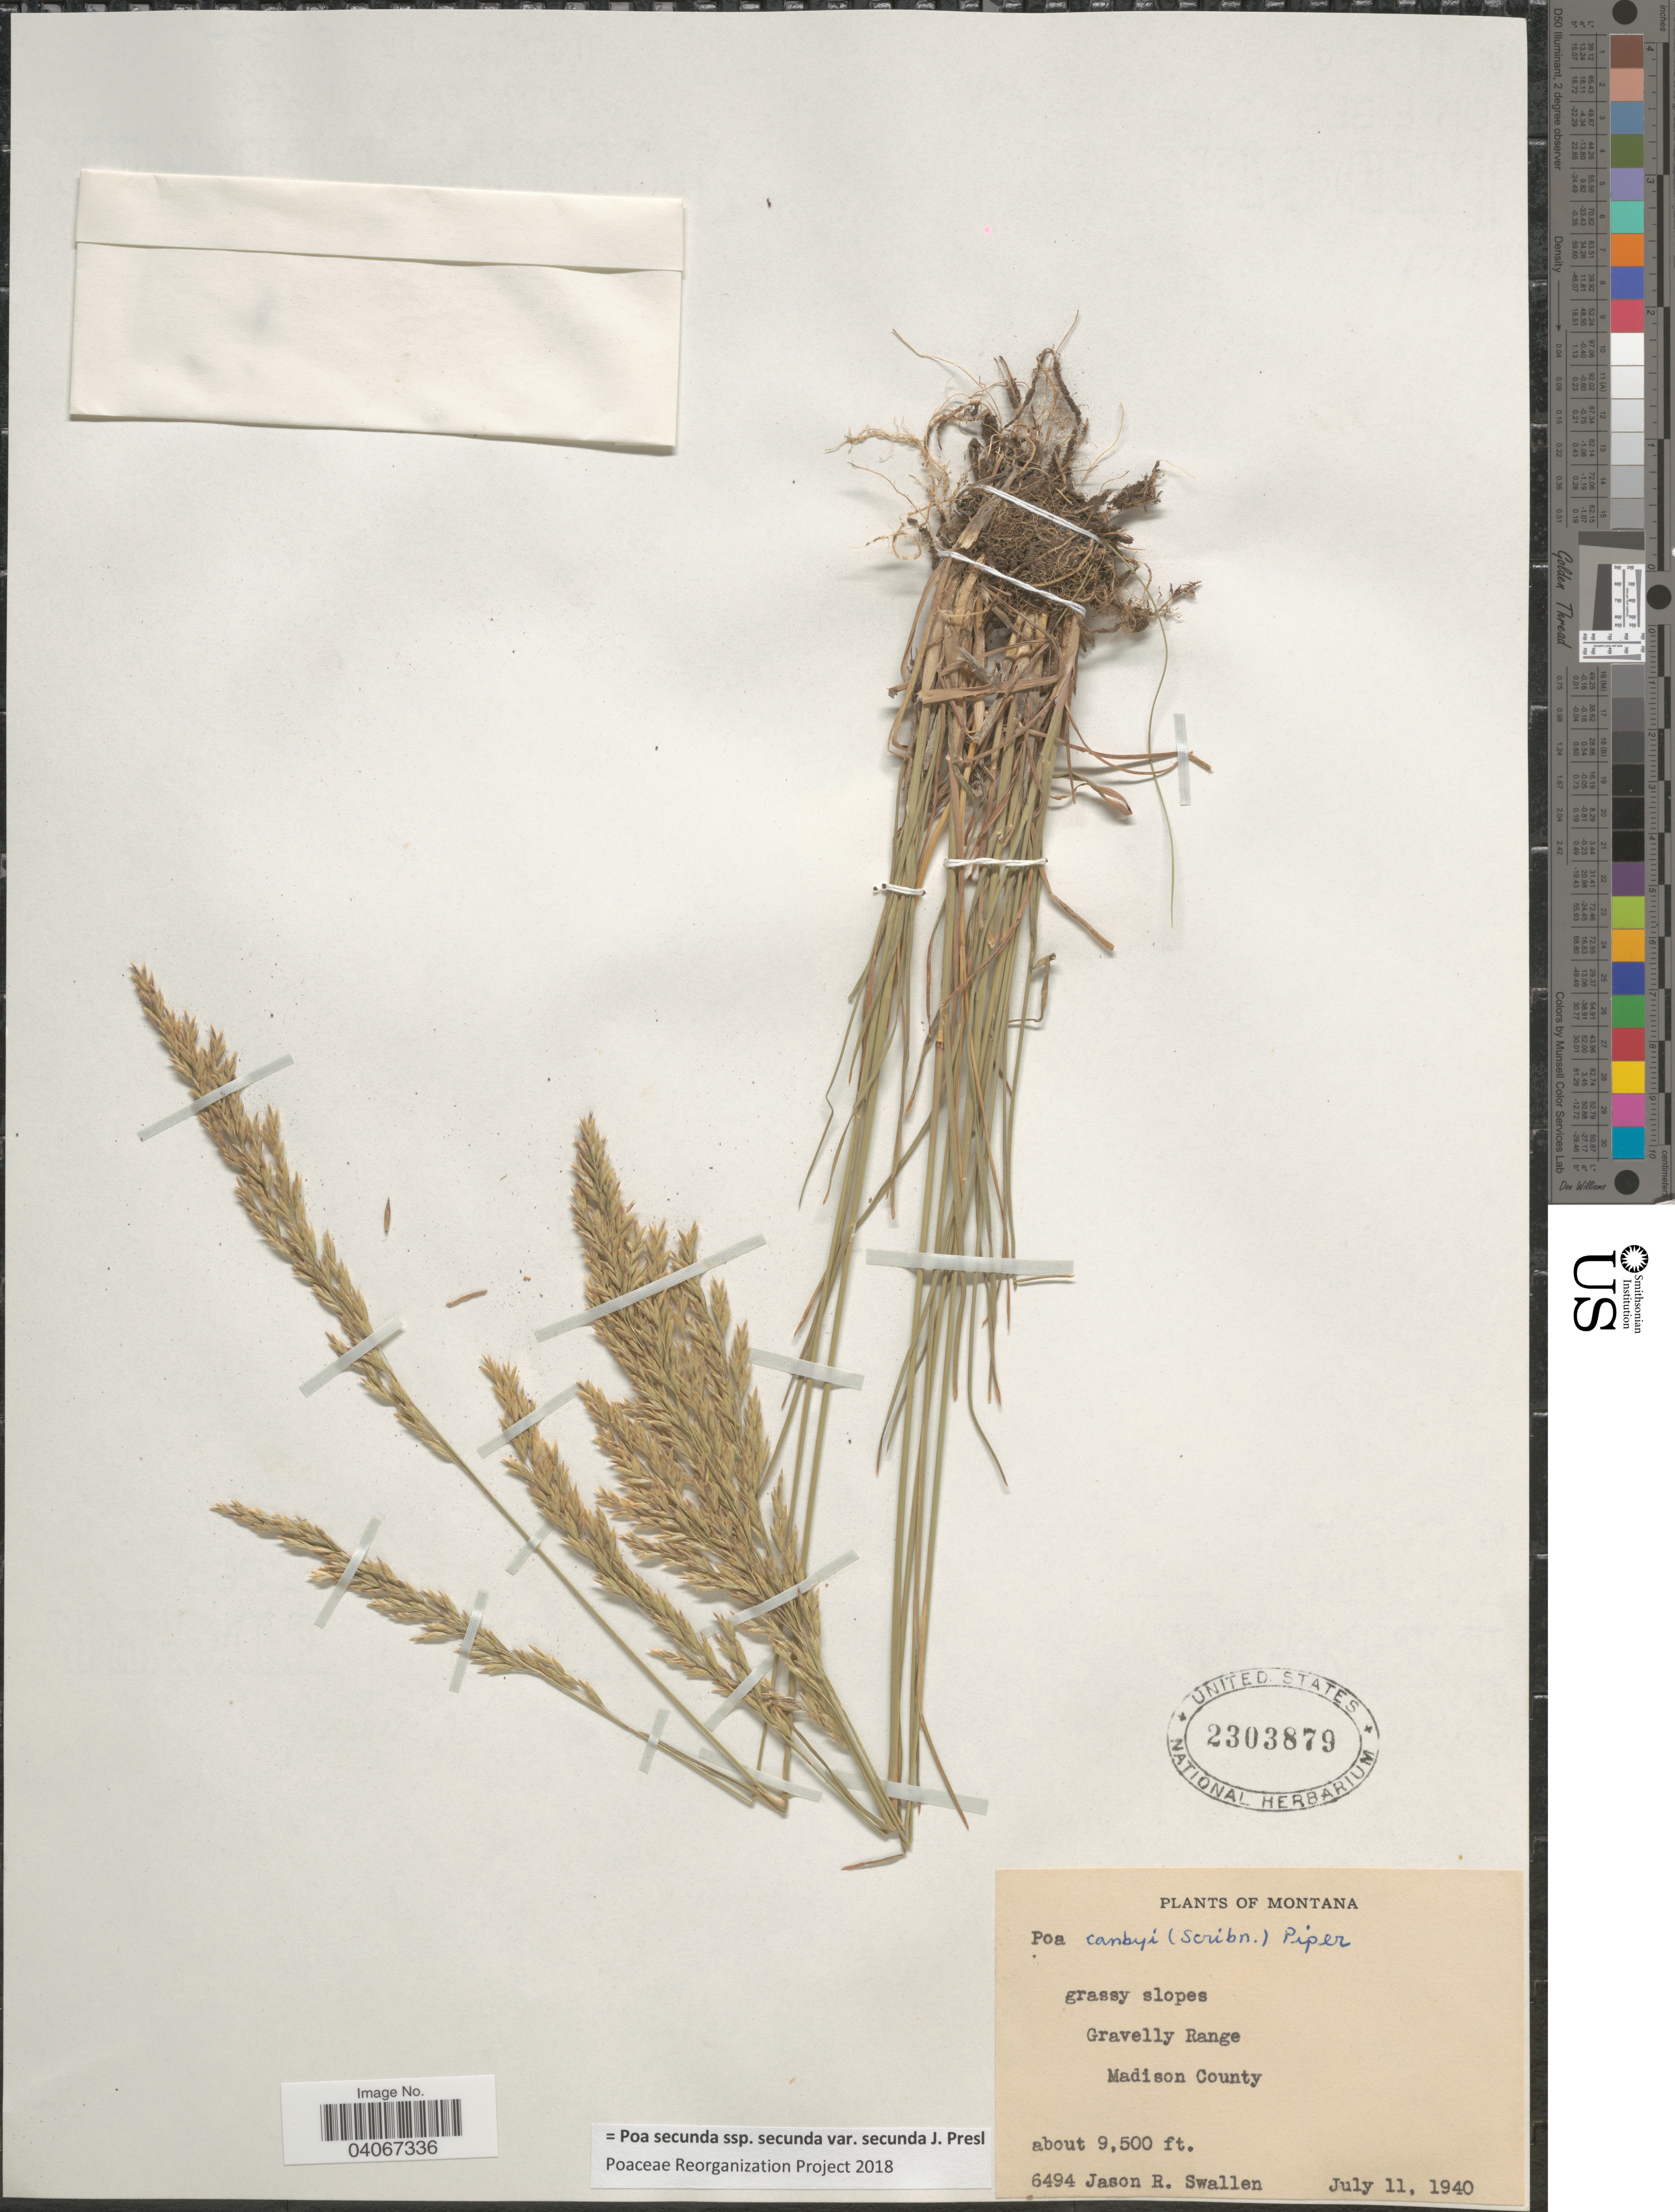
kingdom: Plantae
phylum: Tracheophyta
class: Liliopsida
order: Poales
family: Poaceae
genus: Poa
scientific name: Poa secunda subsp. secunda var. secunda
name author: J. Presl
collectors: J. R. Swallen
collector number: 6494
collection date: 1940-07-11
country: United States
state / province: Montana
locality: Gravelly Range. Madison County.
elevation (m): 2896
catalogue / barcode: US 2302879